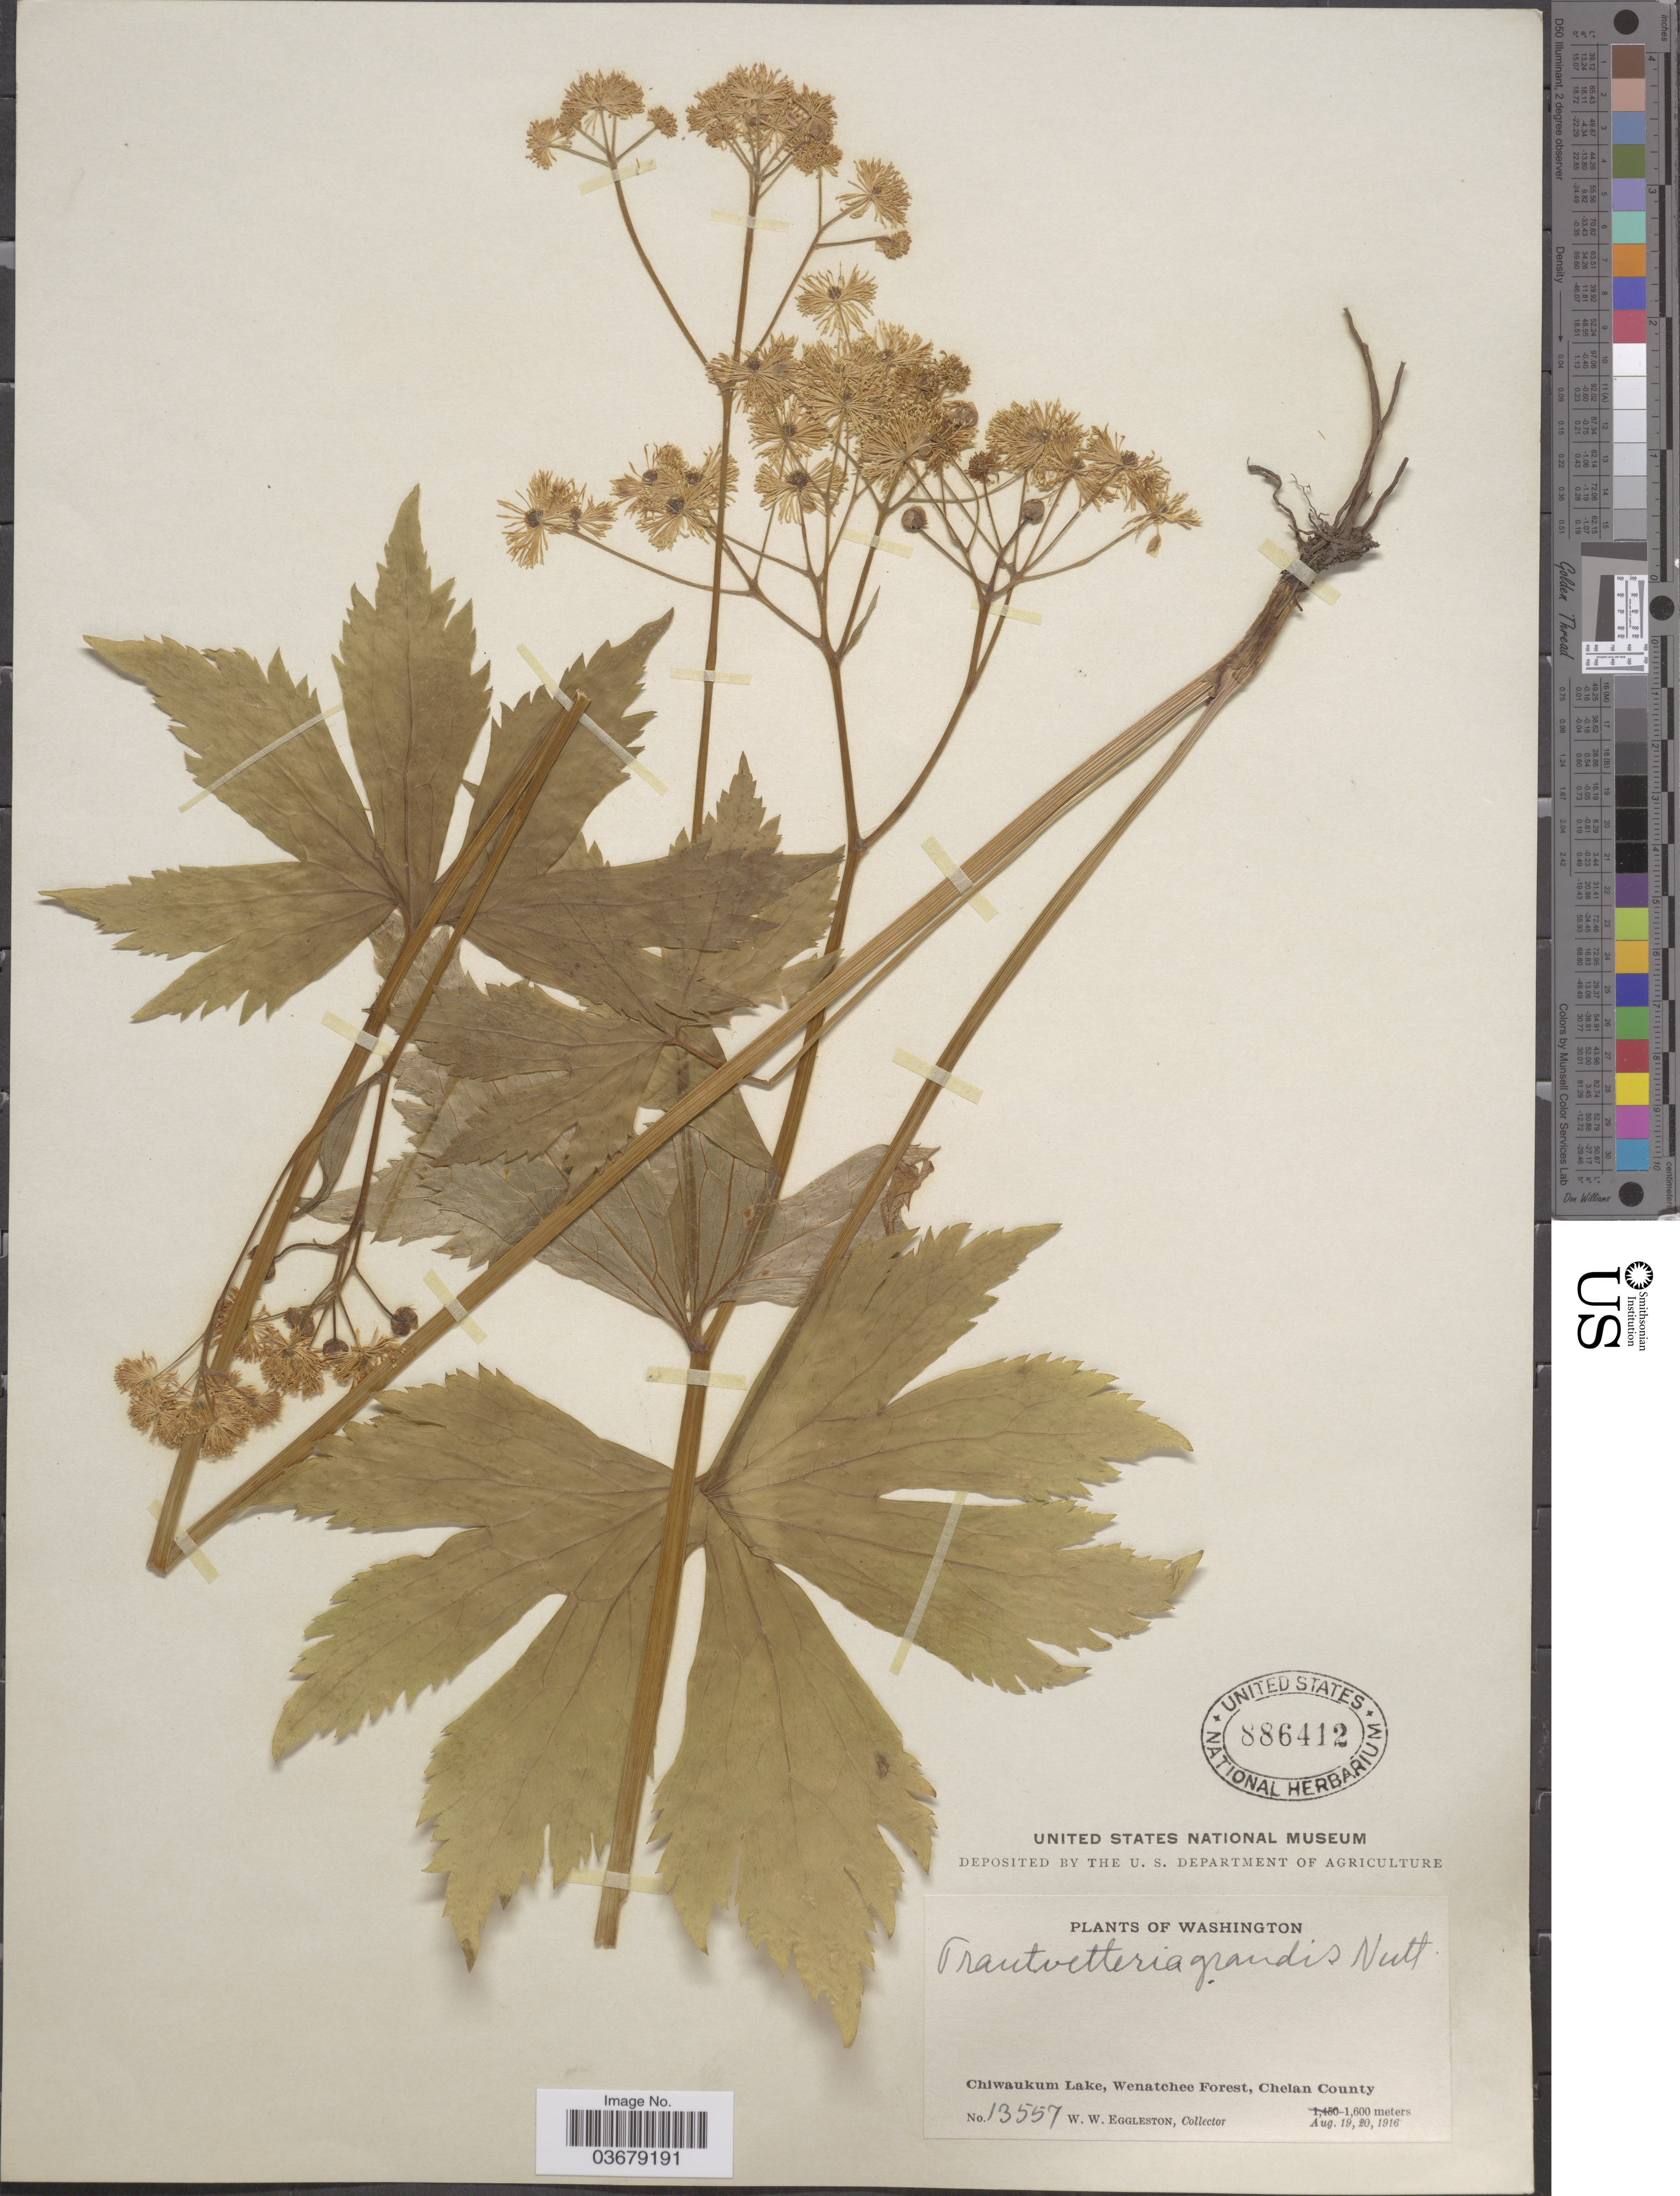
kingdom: Plantae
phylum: Tracheophyta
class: Magnoliopsida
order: Ranunculales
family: Ranunculaceae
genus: Trautvetteria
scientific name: Trautvetteria caroliniensis var. grandis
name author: (Water) Vail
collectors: W. W. Eggleston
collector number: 13557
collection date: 1916-08-19/1916-08-20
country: United States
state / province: Washington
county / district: Chelan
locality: Chiwaukum Lake, Wenatchee Forest, Chelan County.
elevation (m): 1600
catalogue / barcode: US 886412